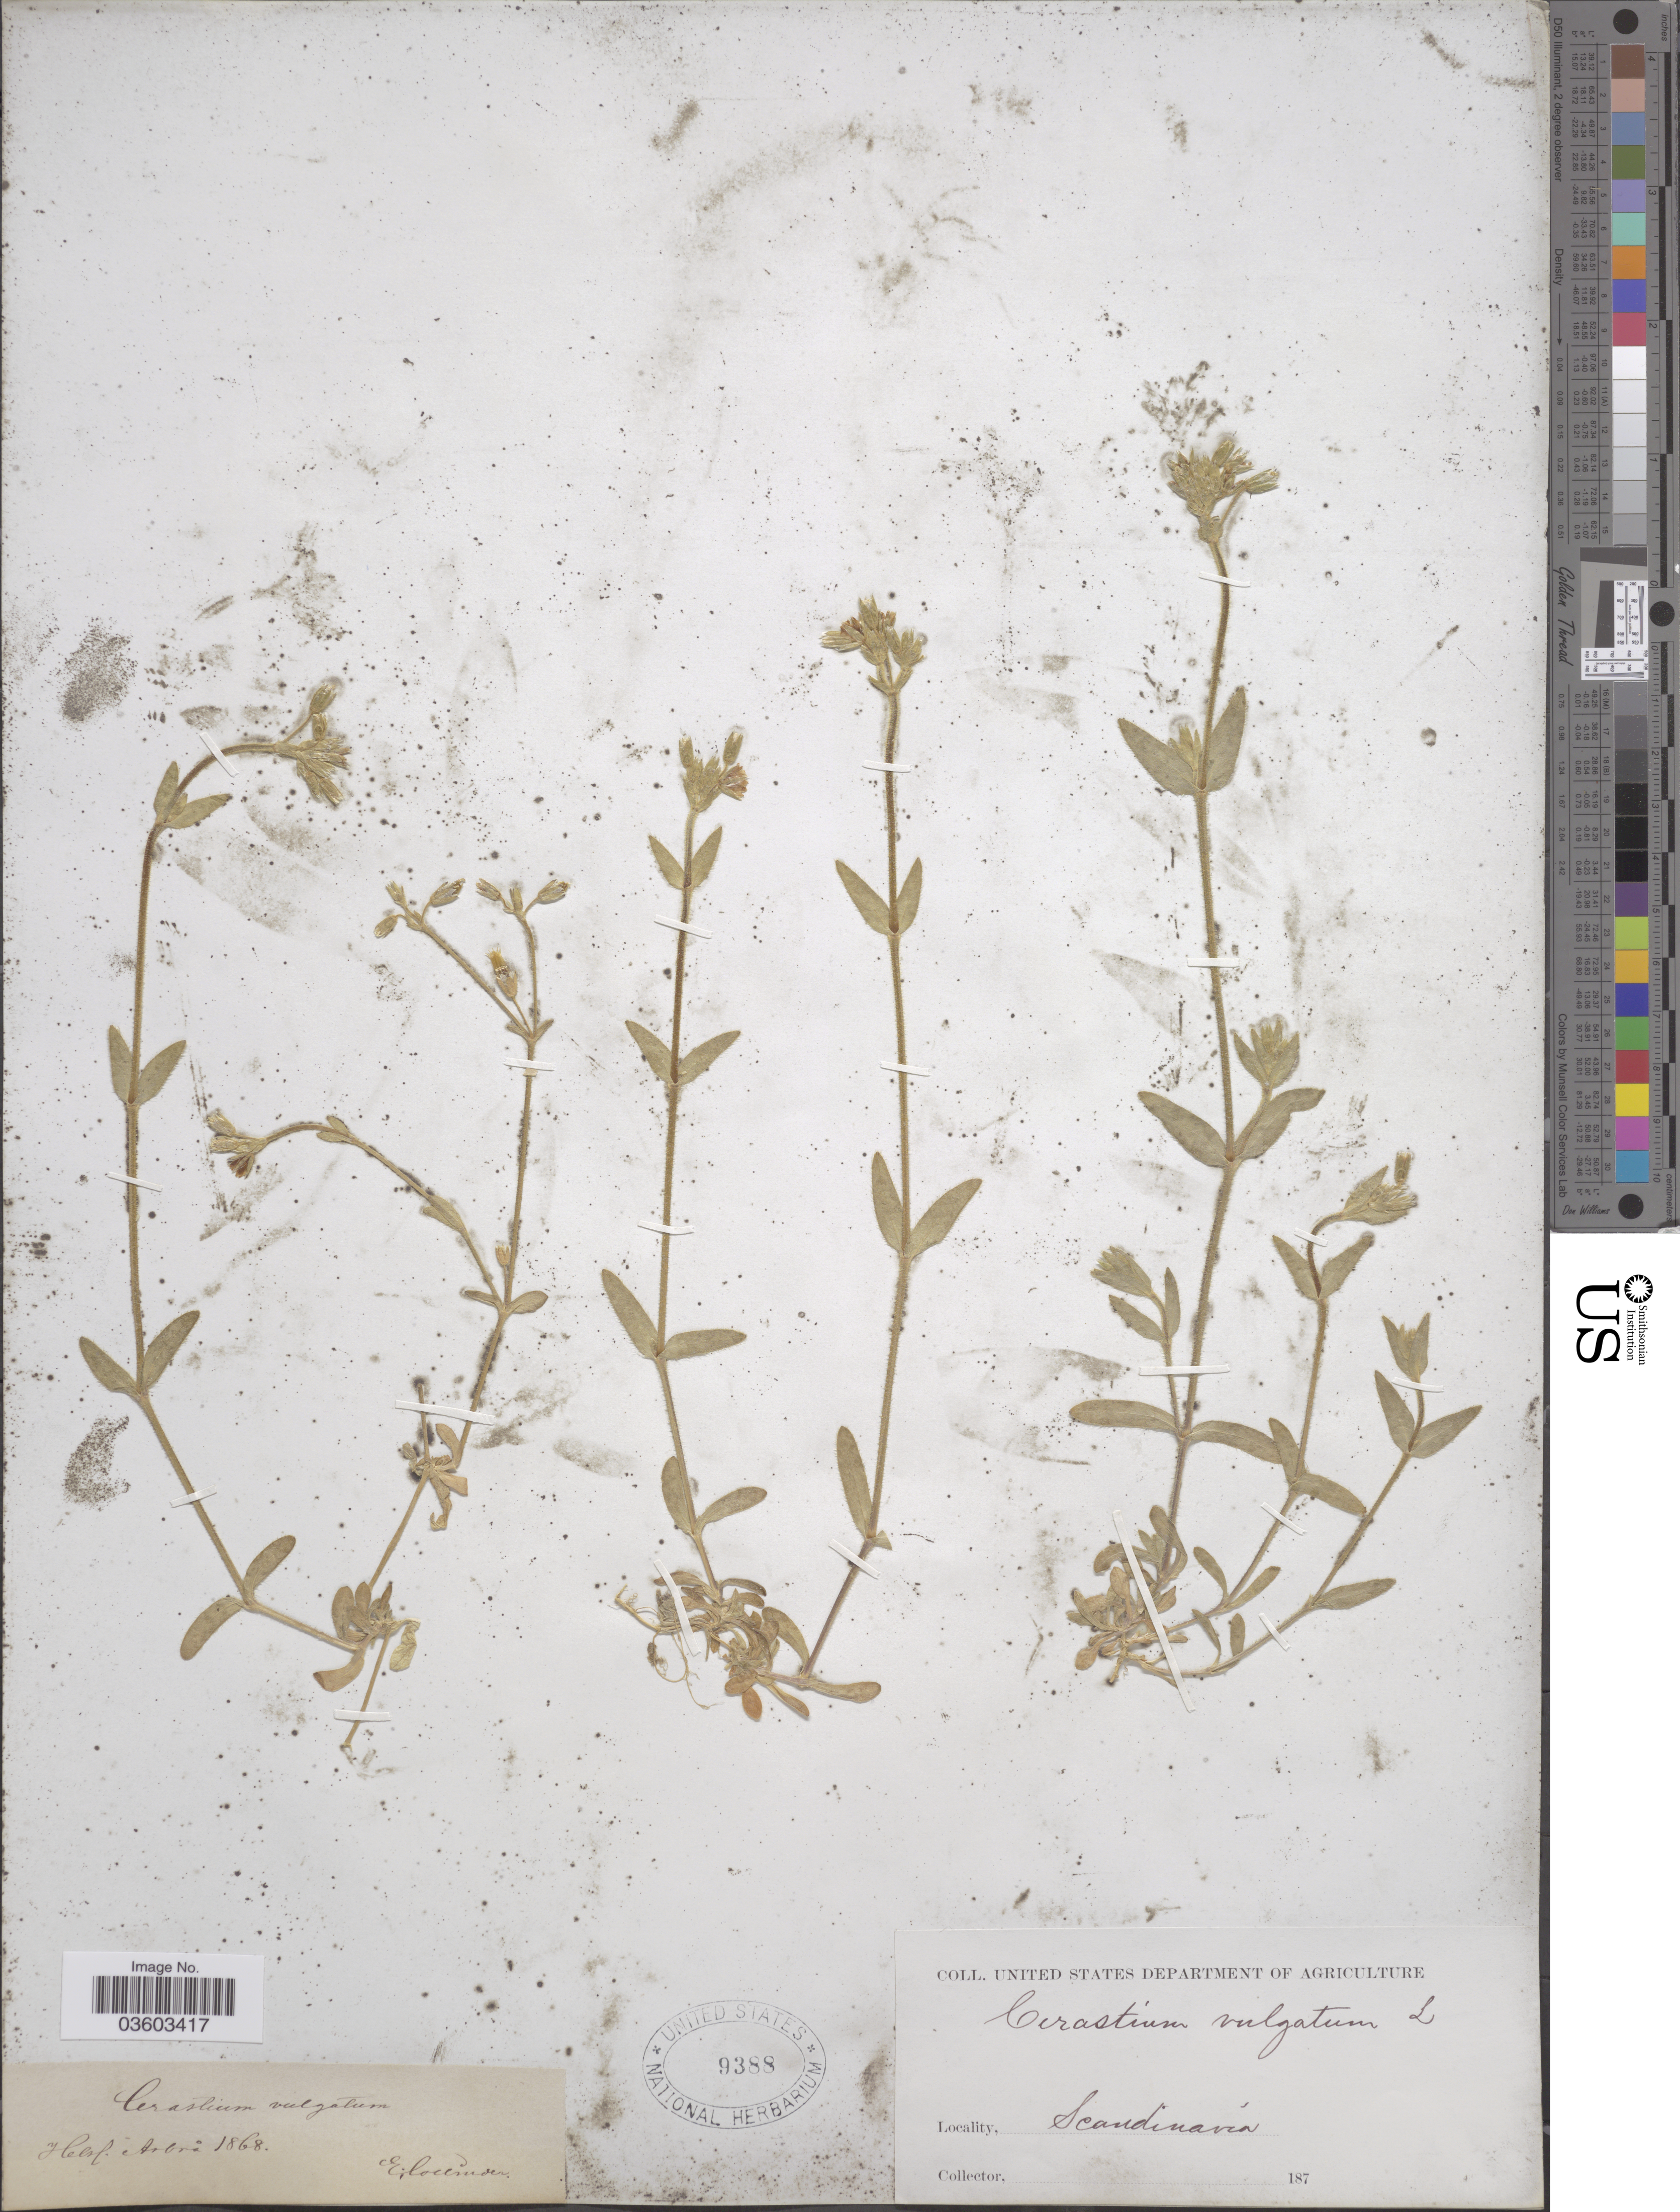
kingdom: Plantae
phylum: Tracheophyta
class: Magnoliopsida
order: Caryophyllales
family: Caryophyllaceae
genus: Cerastium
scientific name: Cerastium vulgatum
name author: L.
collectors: E. Collinder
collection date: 1868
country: Sweden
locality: Helsi [interpreted] Arbrå. Scandinavia.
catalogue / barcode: US 9388